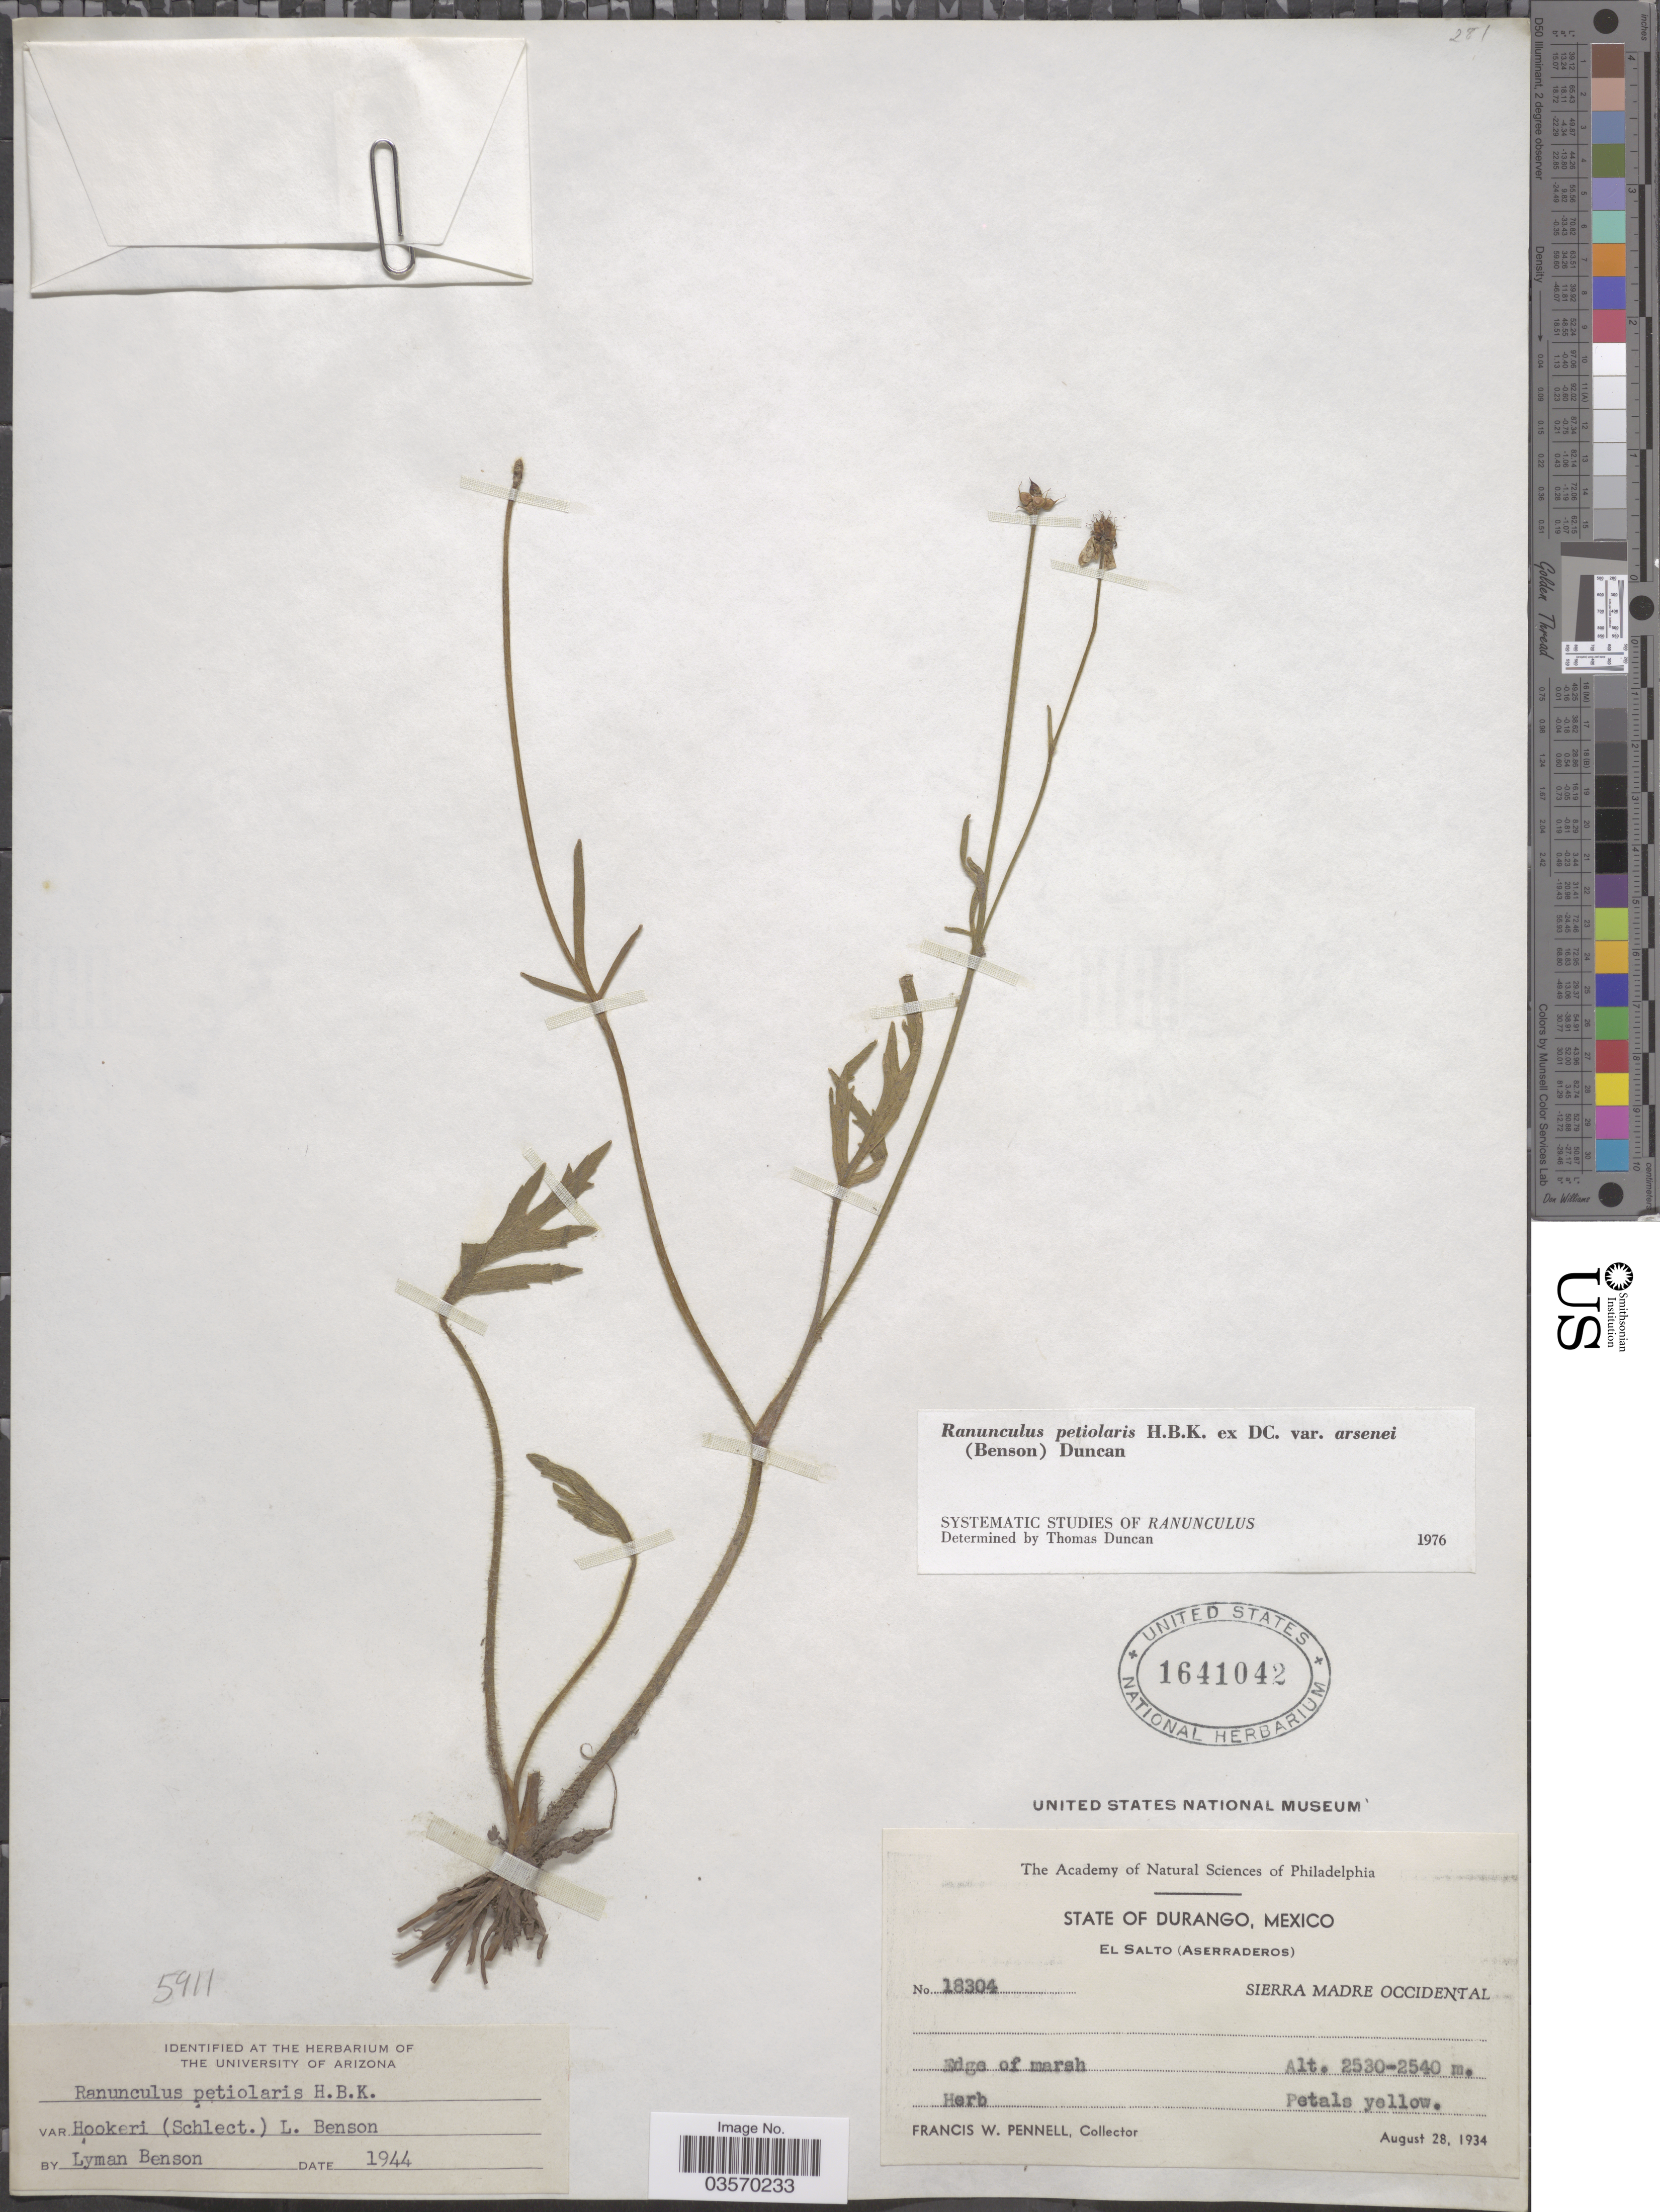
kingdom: Plantae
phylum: Tracheophyta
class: Magnoliopsida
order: Ranunculales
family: Ranunculaceae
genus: Ranunculus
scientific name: Ranunculus petiolaris var. arsenei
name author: (L.D. Benson) Duncan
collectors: F. W. Pennell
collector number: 18304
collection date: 1934-08-28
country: Mexico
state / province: Durango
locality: El Salto (Aserraderos). Sierra Madre Occidental.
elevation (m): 2530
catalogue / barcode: US 1641042